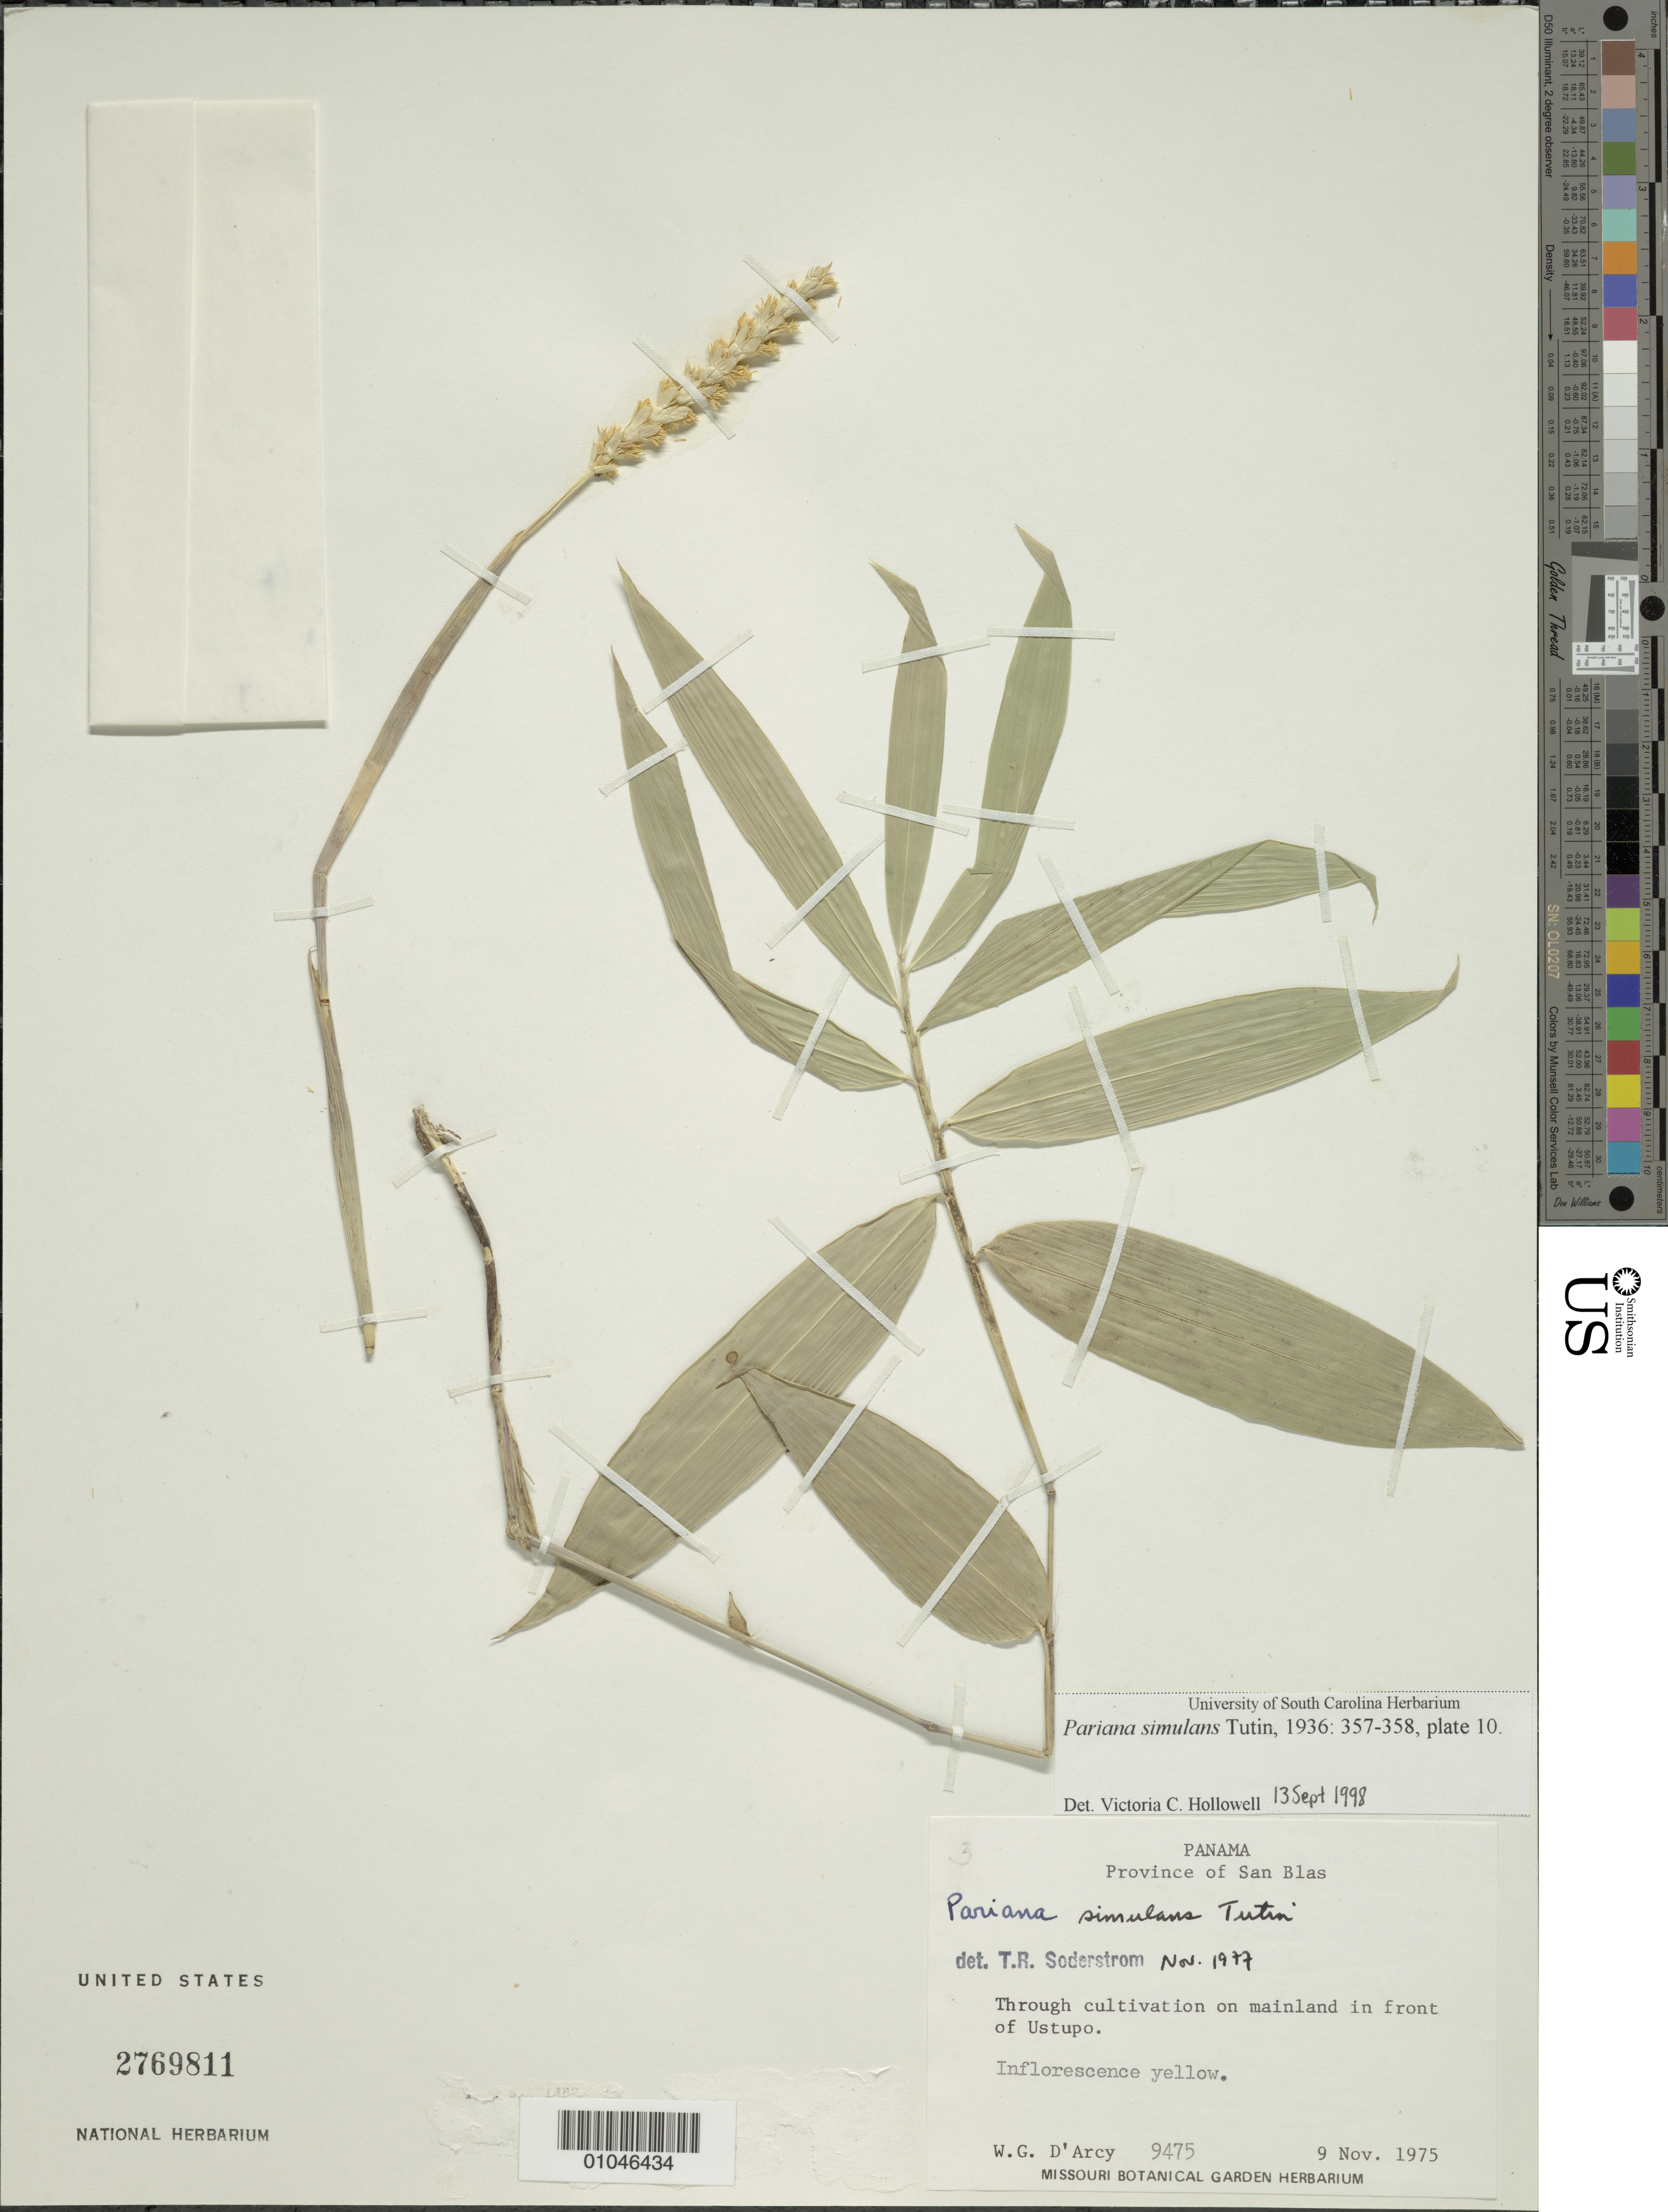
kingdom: Plantae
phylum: Tracheophyta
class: Liliopsida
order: Poales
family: Poaceae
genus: Pariana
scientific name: Pariana simulans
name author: Tutin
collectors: W. G. D'Arcy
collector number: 9475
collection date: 1975-11-09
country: Panama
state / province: Kuna Yala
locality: Mainland in front of Ustupo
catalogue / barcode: US 2769811